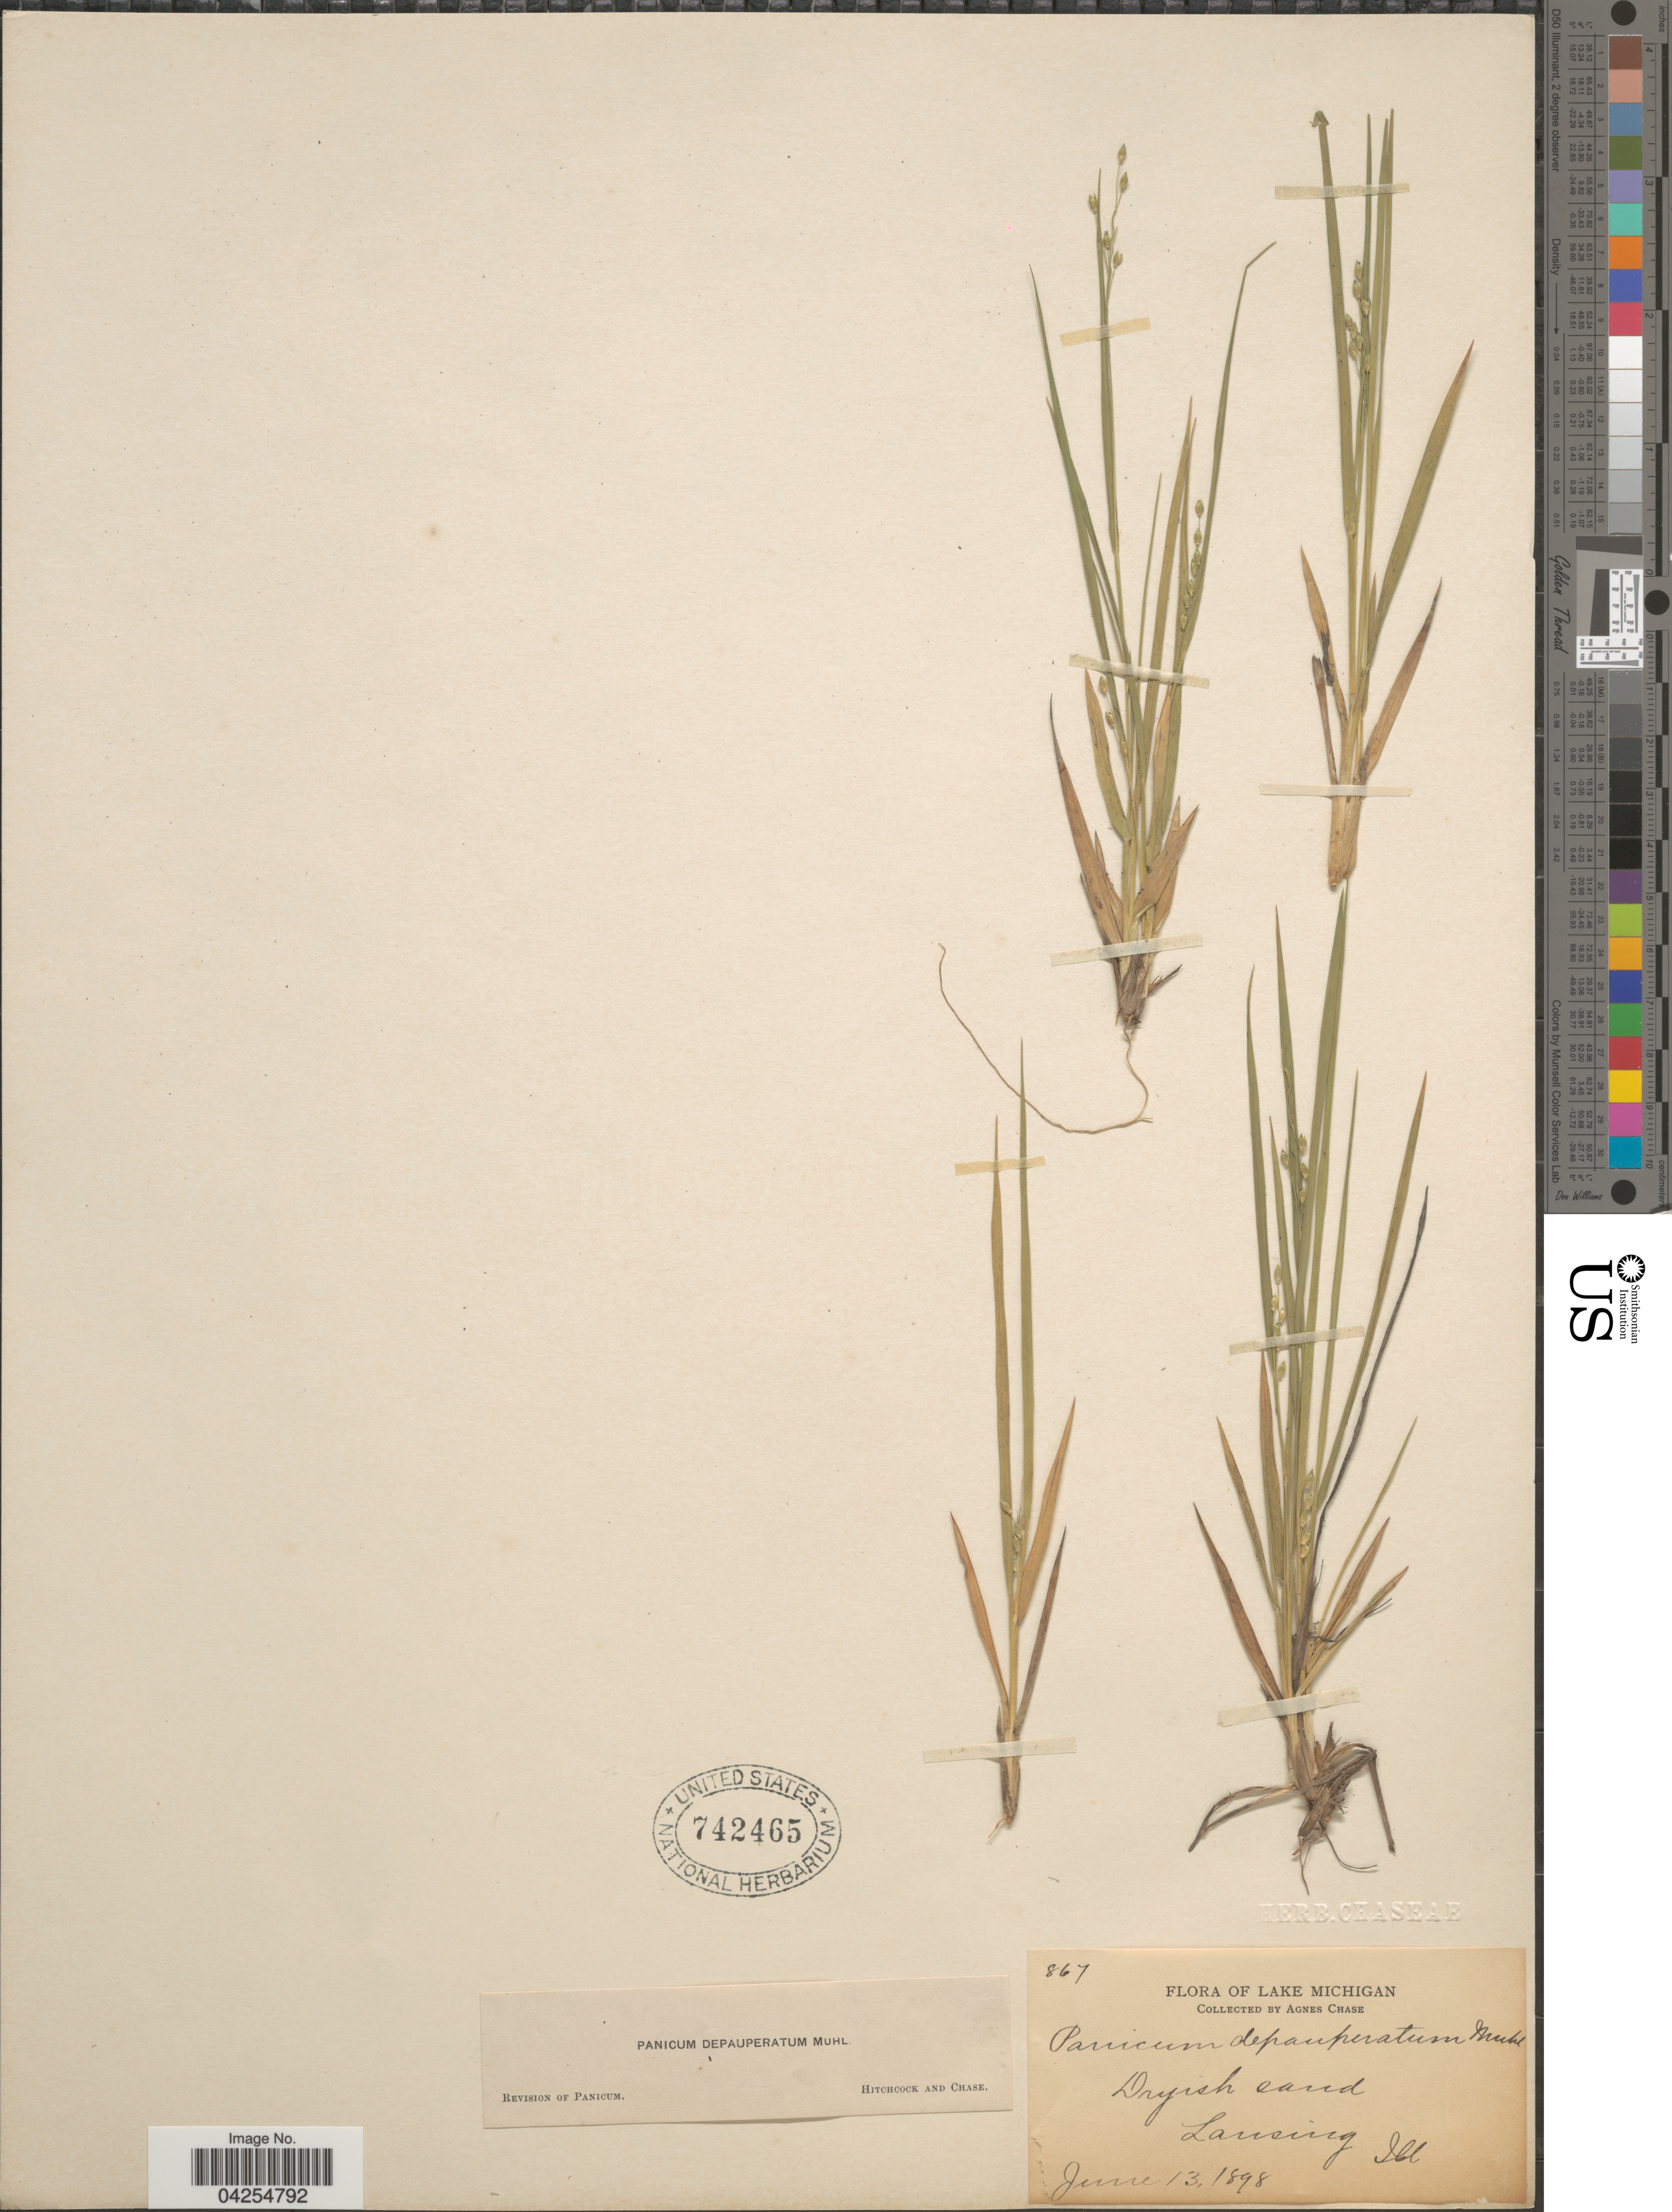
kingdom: Plantae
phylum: Tracheophyta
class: Liliopsida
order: Poales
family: Poaceae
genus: Dichanthelium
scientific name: Dichanthelium depauperatum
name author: (Muhl.) Gould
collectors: A. Chase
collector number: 867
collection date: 1898-06-13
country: United States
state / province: Illinois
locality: Lake Michigan. Lansing.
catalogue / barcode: US 742465